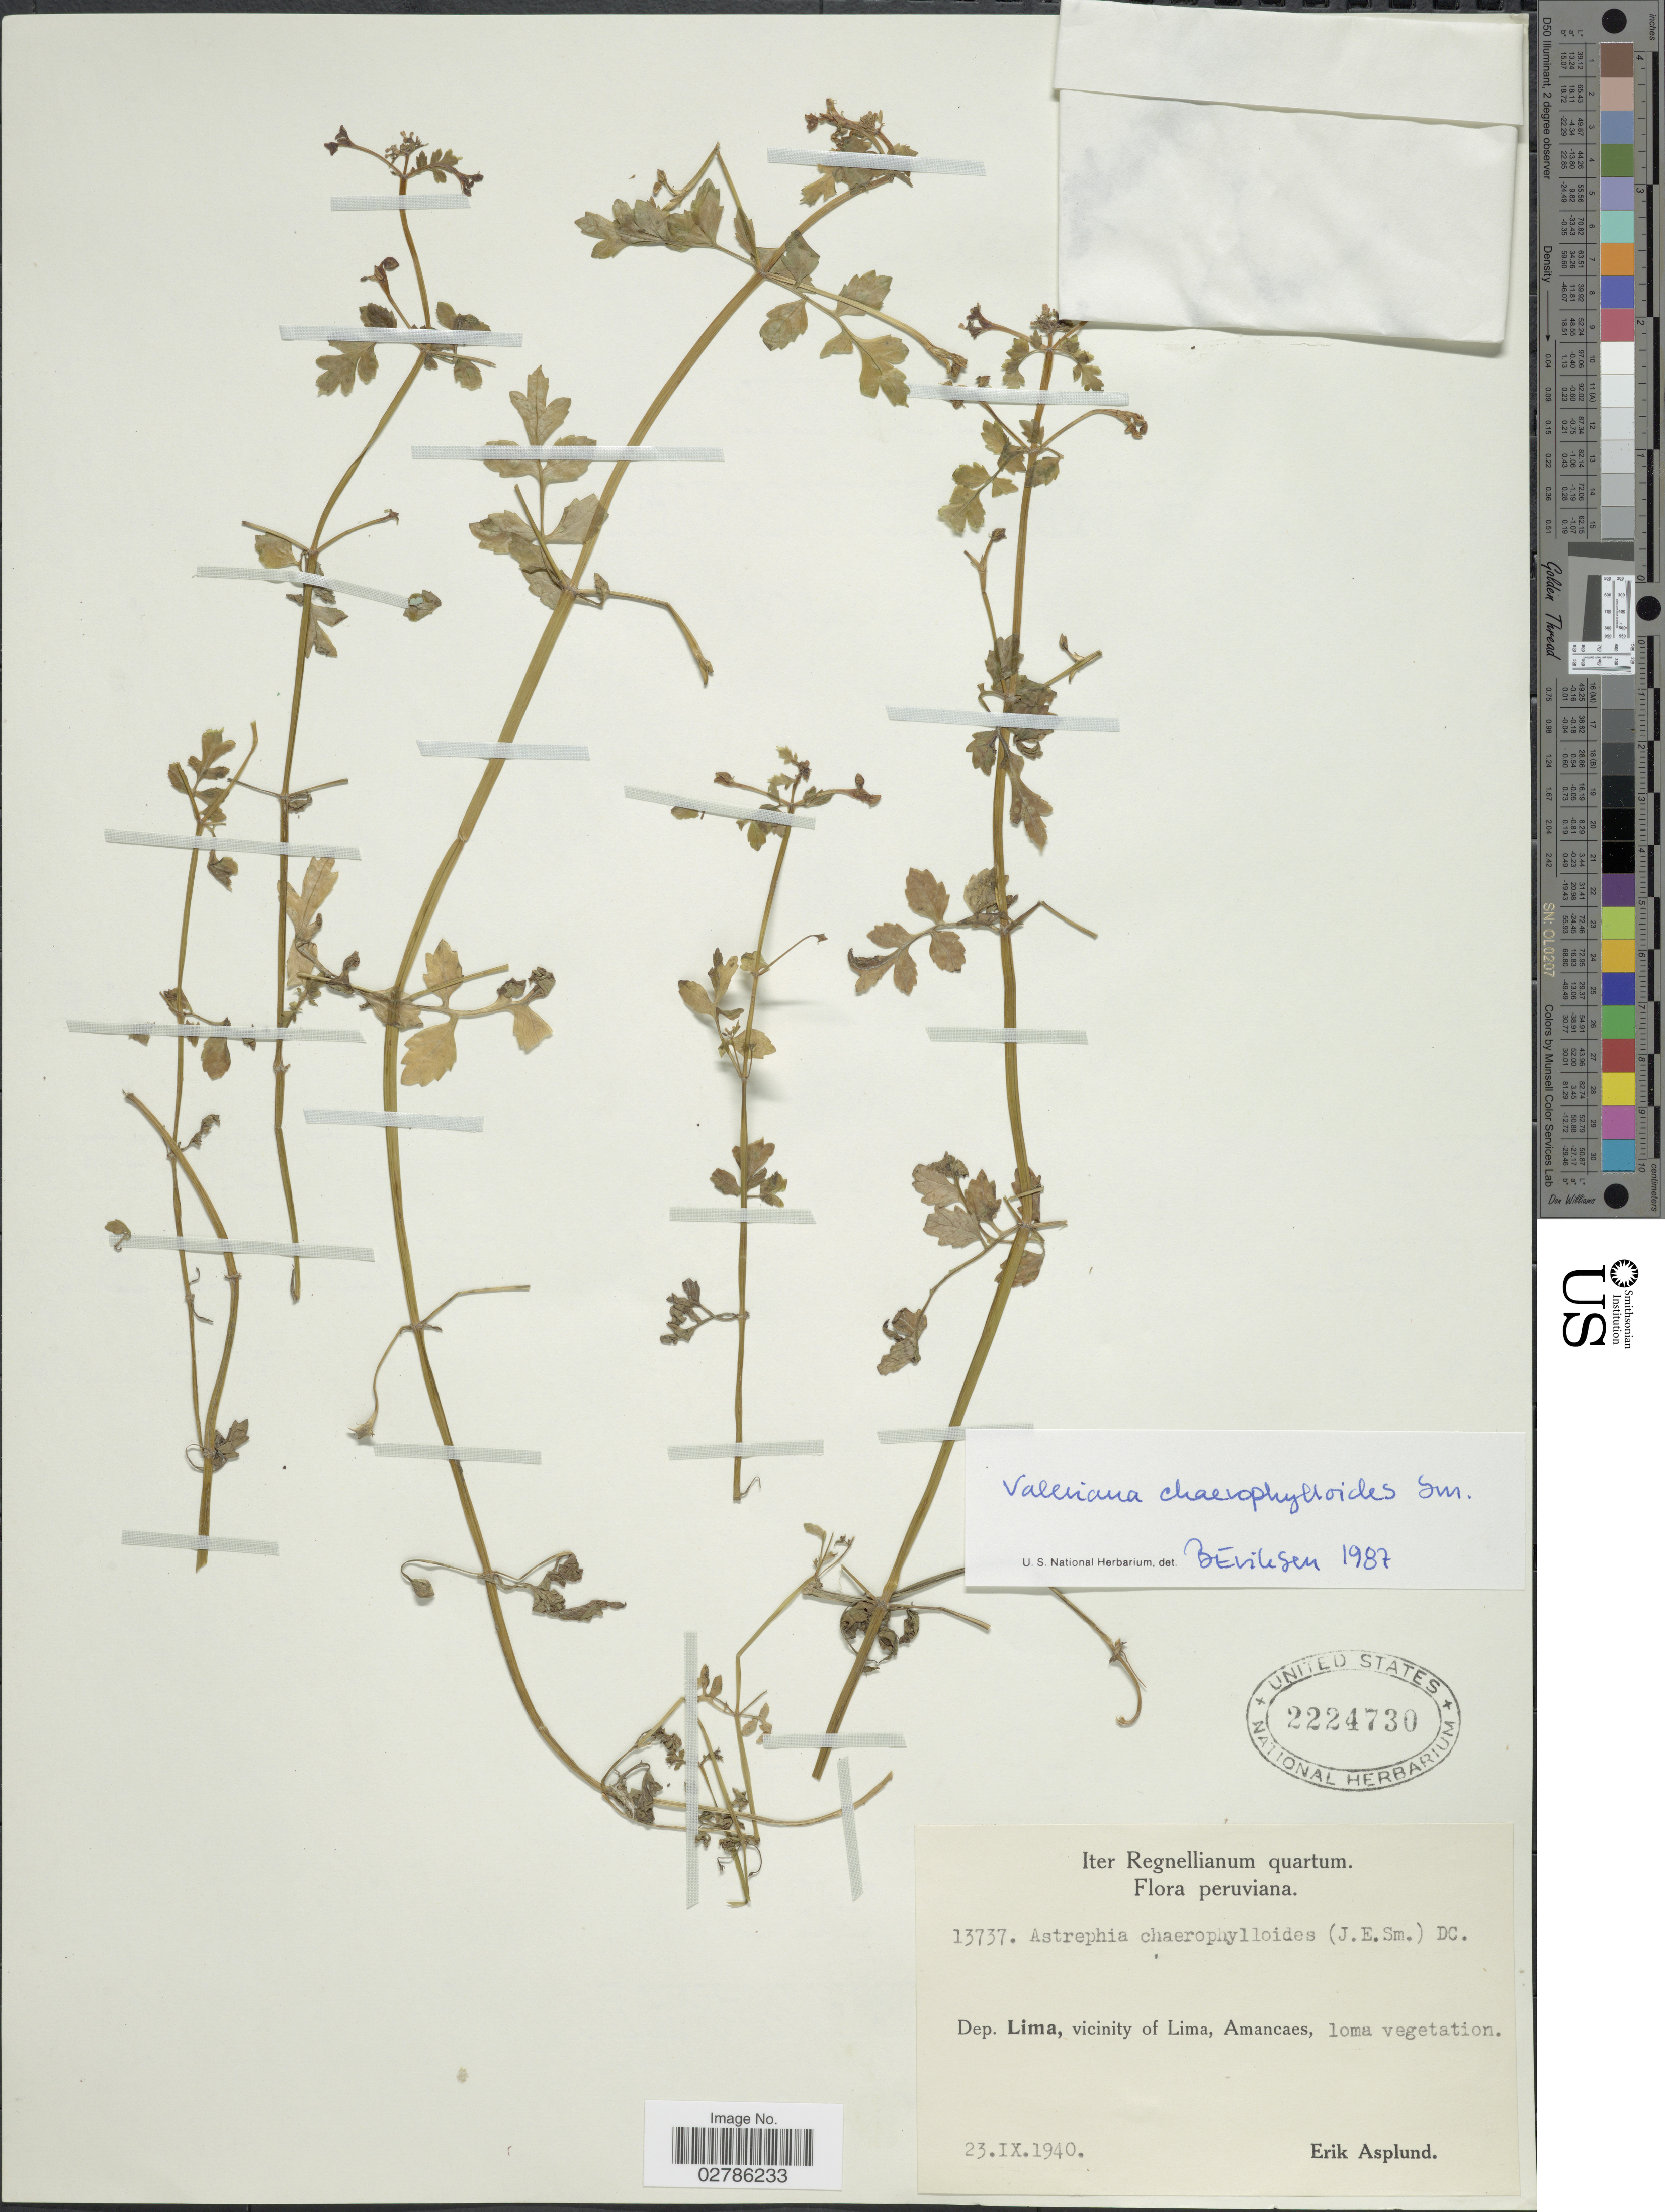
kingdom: Plantae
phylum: Tracheophyta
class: Magnoliopsida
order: Dipsacales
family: Caprifoliaceae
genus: Astrephia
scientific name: Astrephia chaerophylloides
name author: (Sm.) DC.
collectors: E. Asplund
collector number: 13737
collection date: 1940-09-23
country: Peru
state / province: Lima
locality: Dep. Lima, vicinity of Lima, Amancaes, loma vegetation.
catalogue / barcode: US 2224730